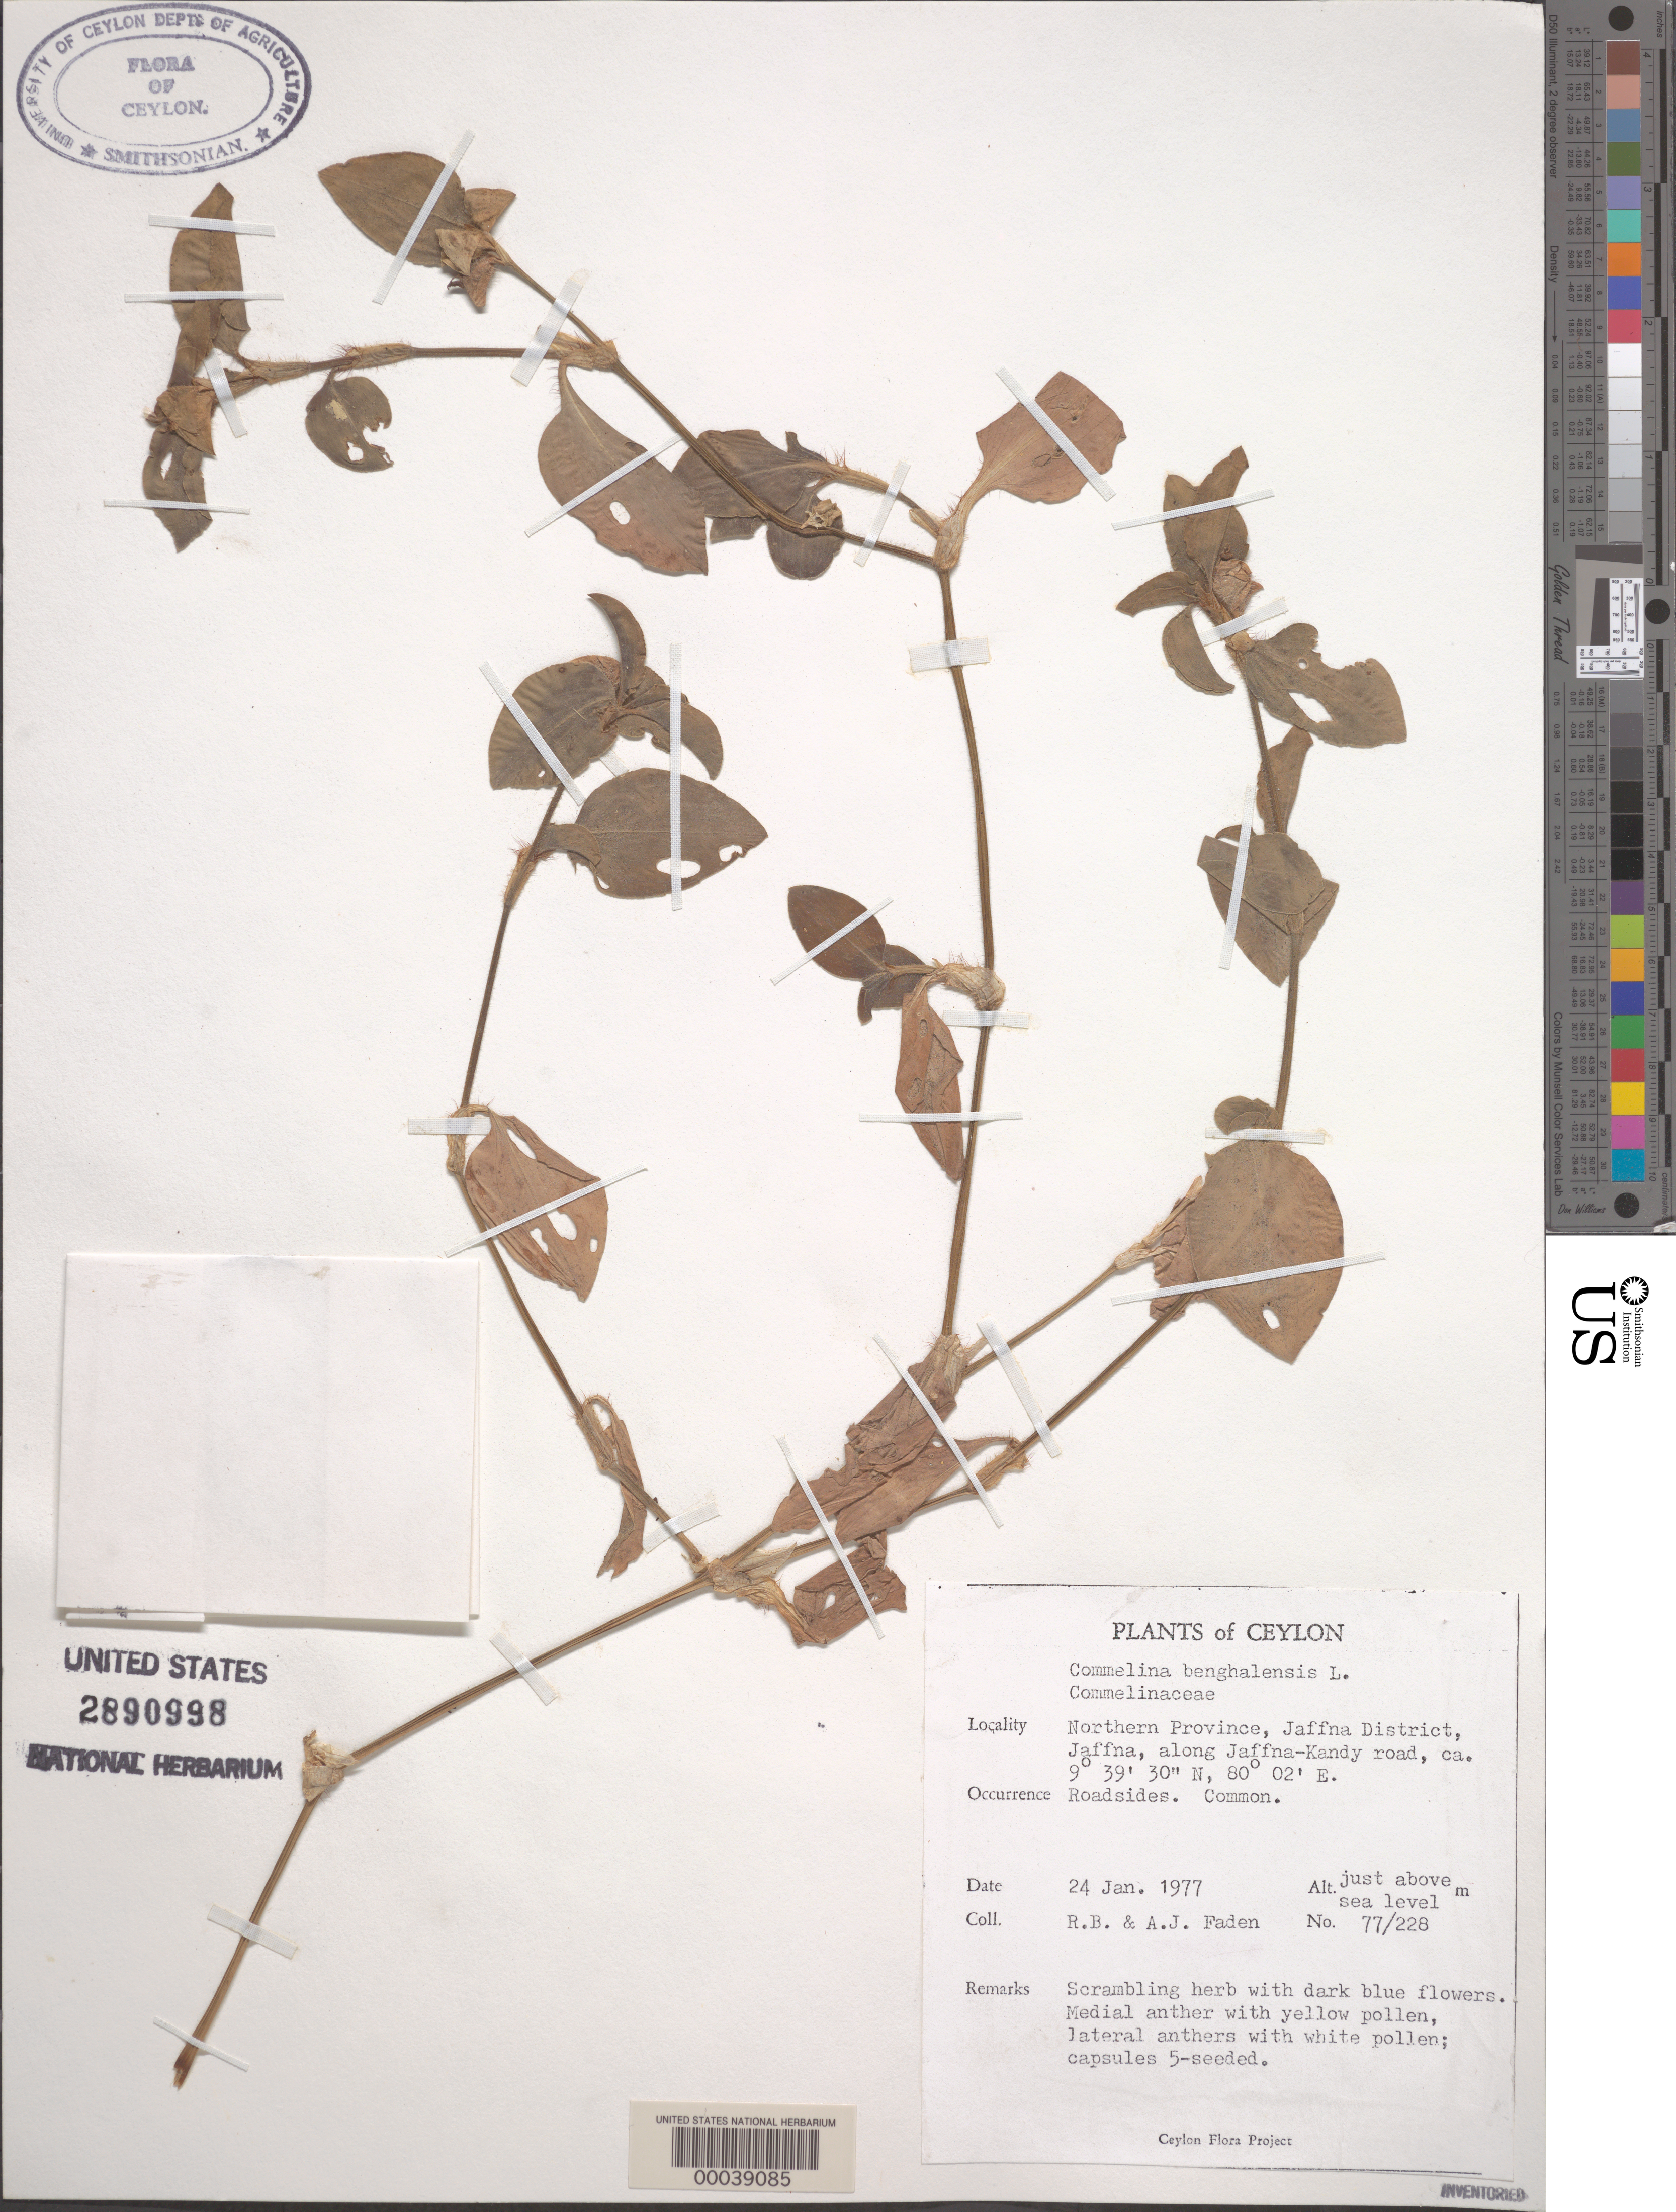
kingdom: Plantae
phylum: Tracheophyta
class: Liliopsida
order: Commelinales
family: Commelinaceae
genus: Commelina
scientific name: Commelina benghalensis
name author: L.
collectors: R. B. Faden & A. J. Faden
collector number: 77/228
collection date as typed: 24 Jan 1977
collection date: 1977-01-24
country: Sri Lanka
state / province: Northern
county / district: Jaffna Dist.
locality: Jaffna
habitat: Roadsides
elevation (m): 5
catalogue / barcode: US 2890998